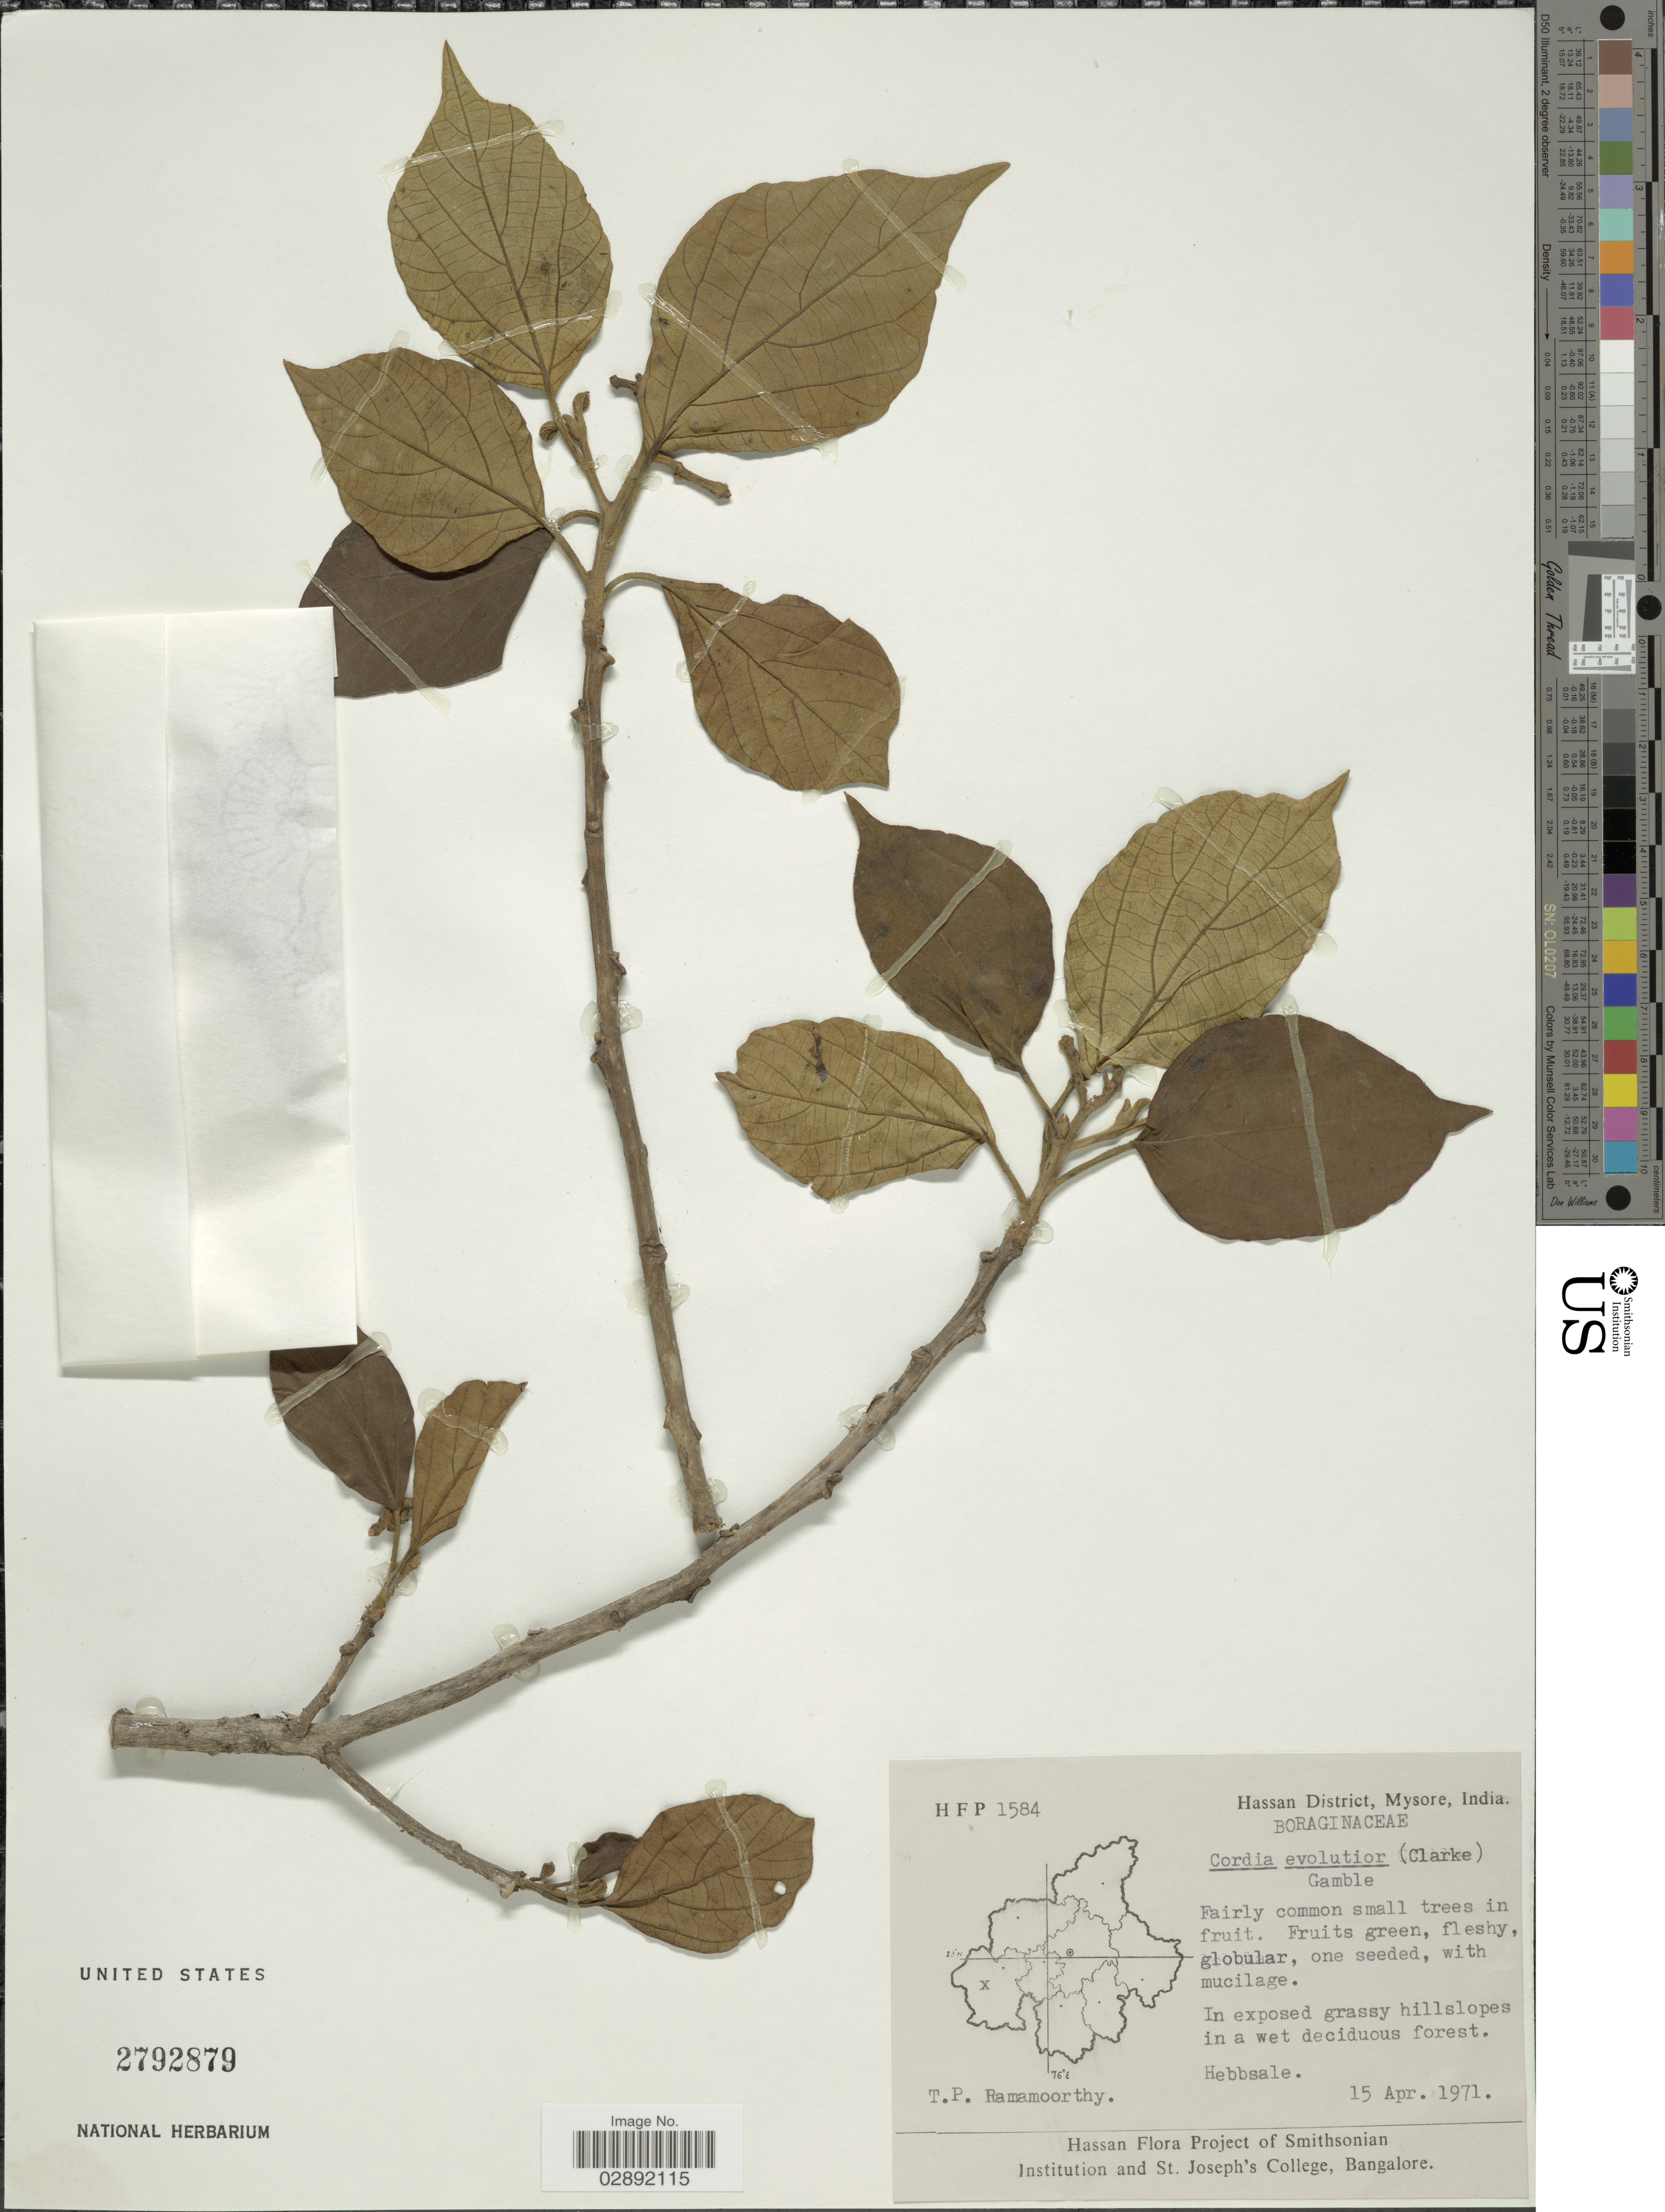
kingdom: Plantae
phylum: Tracheophyta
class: Magnoliopsida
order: Boraginales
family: Cordiaceae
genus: Cordia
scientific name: Cordia evolutior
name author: (C.B. Clarke) Gamble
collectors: T. P. Ramamoorthy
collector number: HFP1584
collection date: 1971-04-15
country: India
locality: Hassan District, Mysore. Hebbsale.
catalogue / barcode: US 2792879